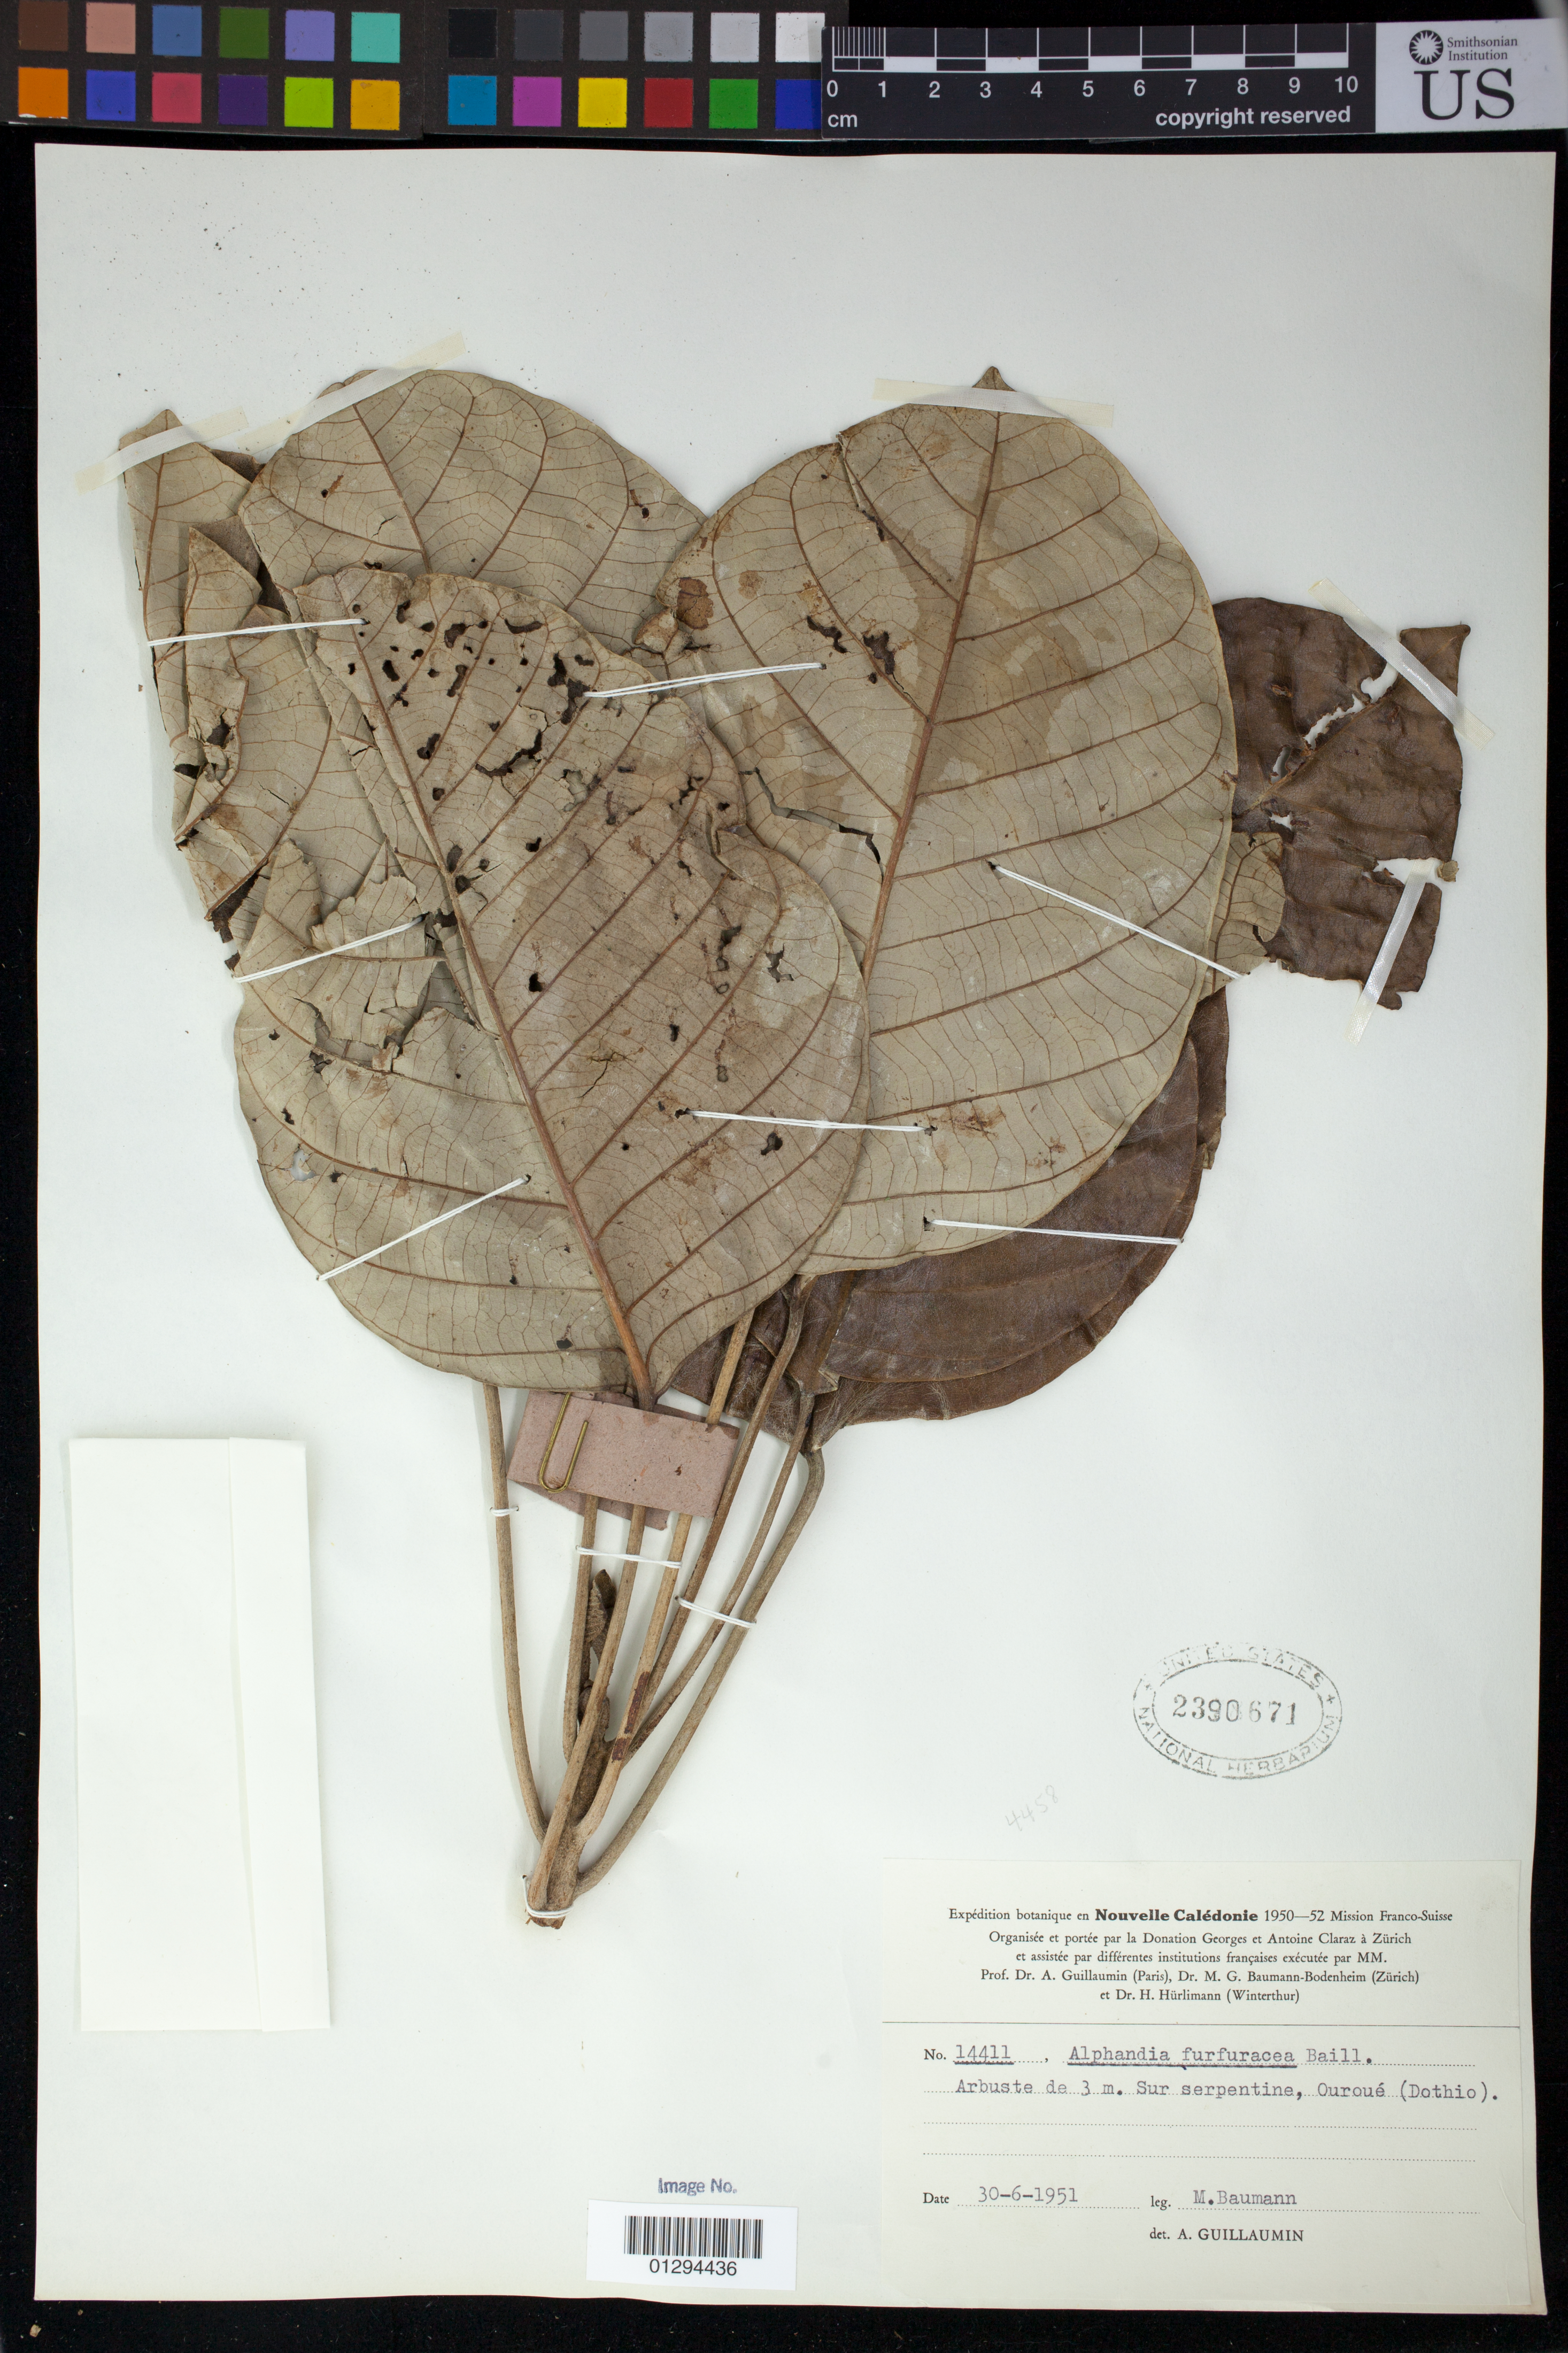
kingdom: Plantae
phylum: Tracheophyta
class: Magnoliopsida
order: Malpighiales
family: Euphorbiaceae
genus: Alphandia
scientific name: Alphandia furfuracea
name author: Baill.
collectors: M. G. Baumann-Bodenheim & A. Guillaumin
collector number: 14411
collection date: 1951-06-30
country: New Caledonia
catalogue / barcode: US 2390671